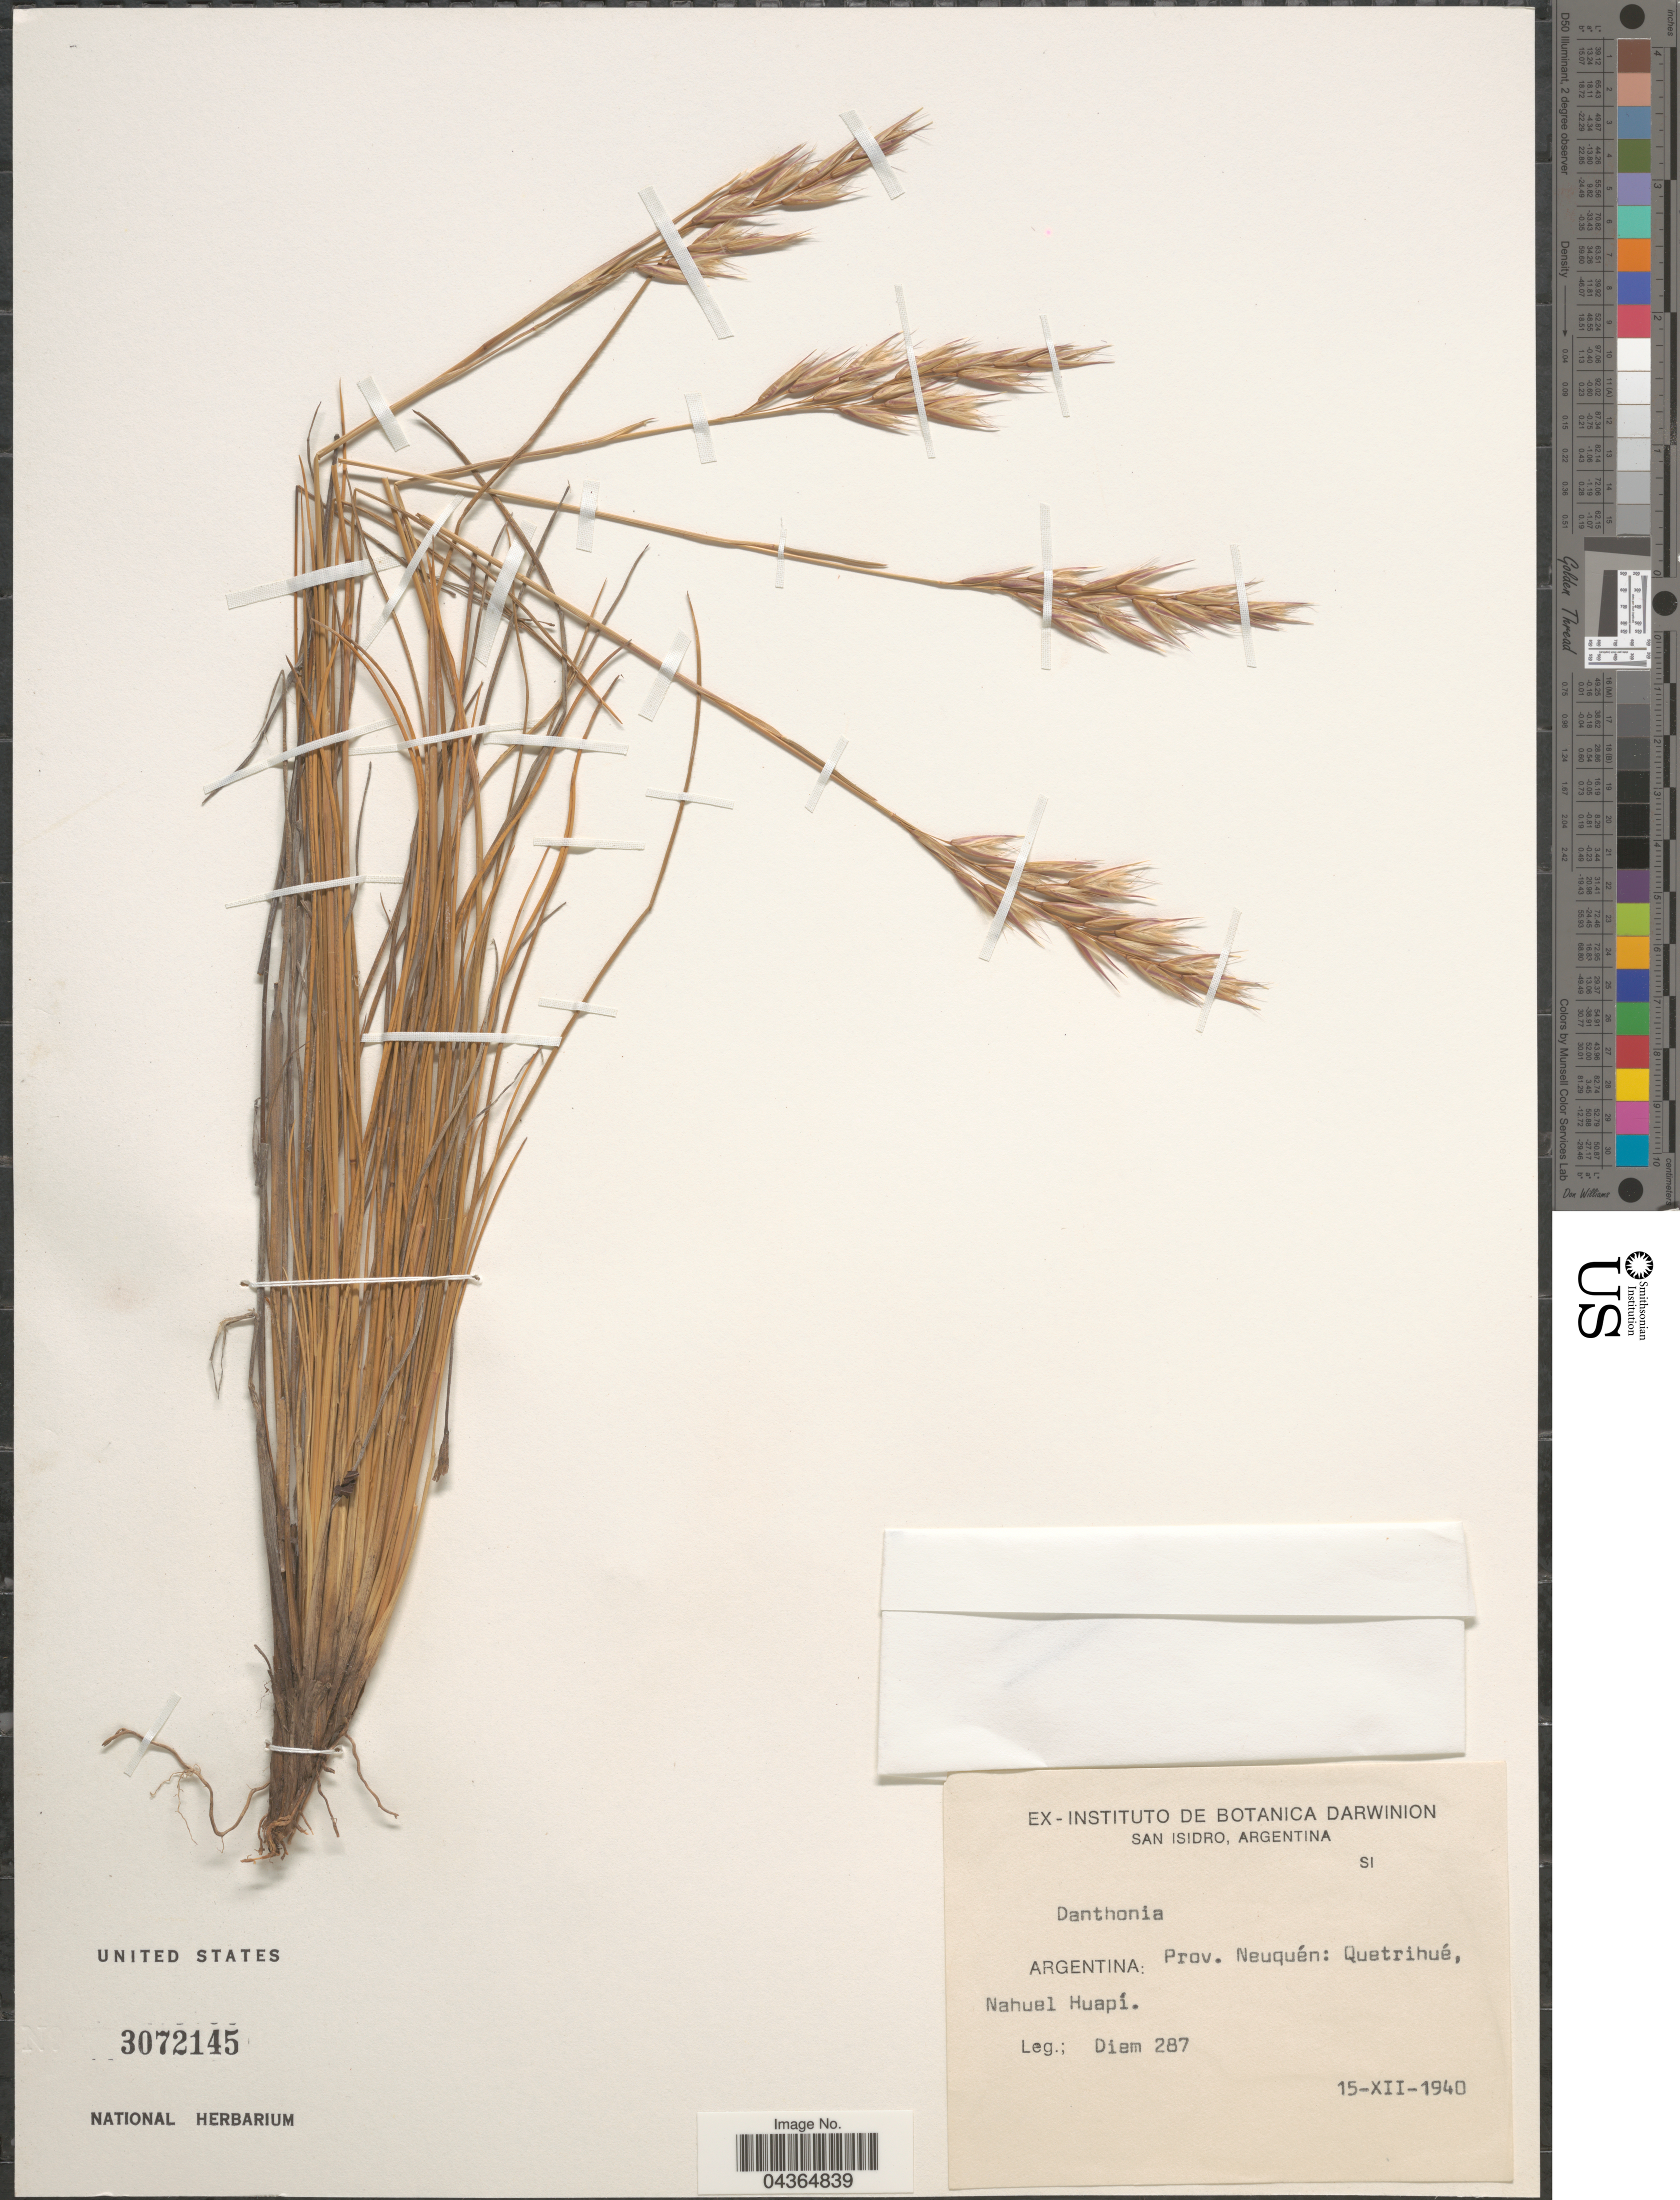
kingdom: Plantae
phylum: Tracheophyta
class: Liliopsida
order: Poales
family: Poaceae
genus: Danthonia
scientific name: Danthonia sp.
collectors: Diem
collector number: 287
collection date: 1940-12-15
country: Argentina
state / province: Neuquen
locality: Quetrihué, Nahuel Huapí.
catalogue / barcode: US 3072145